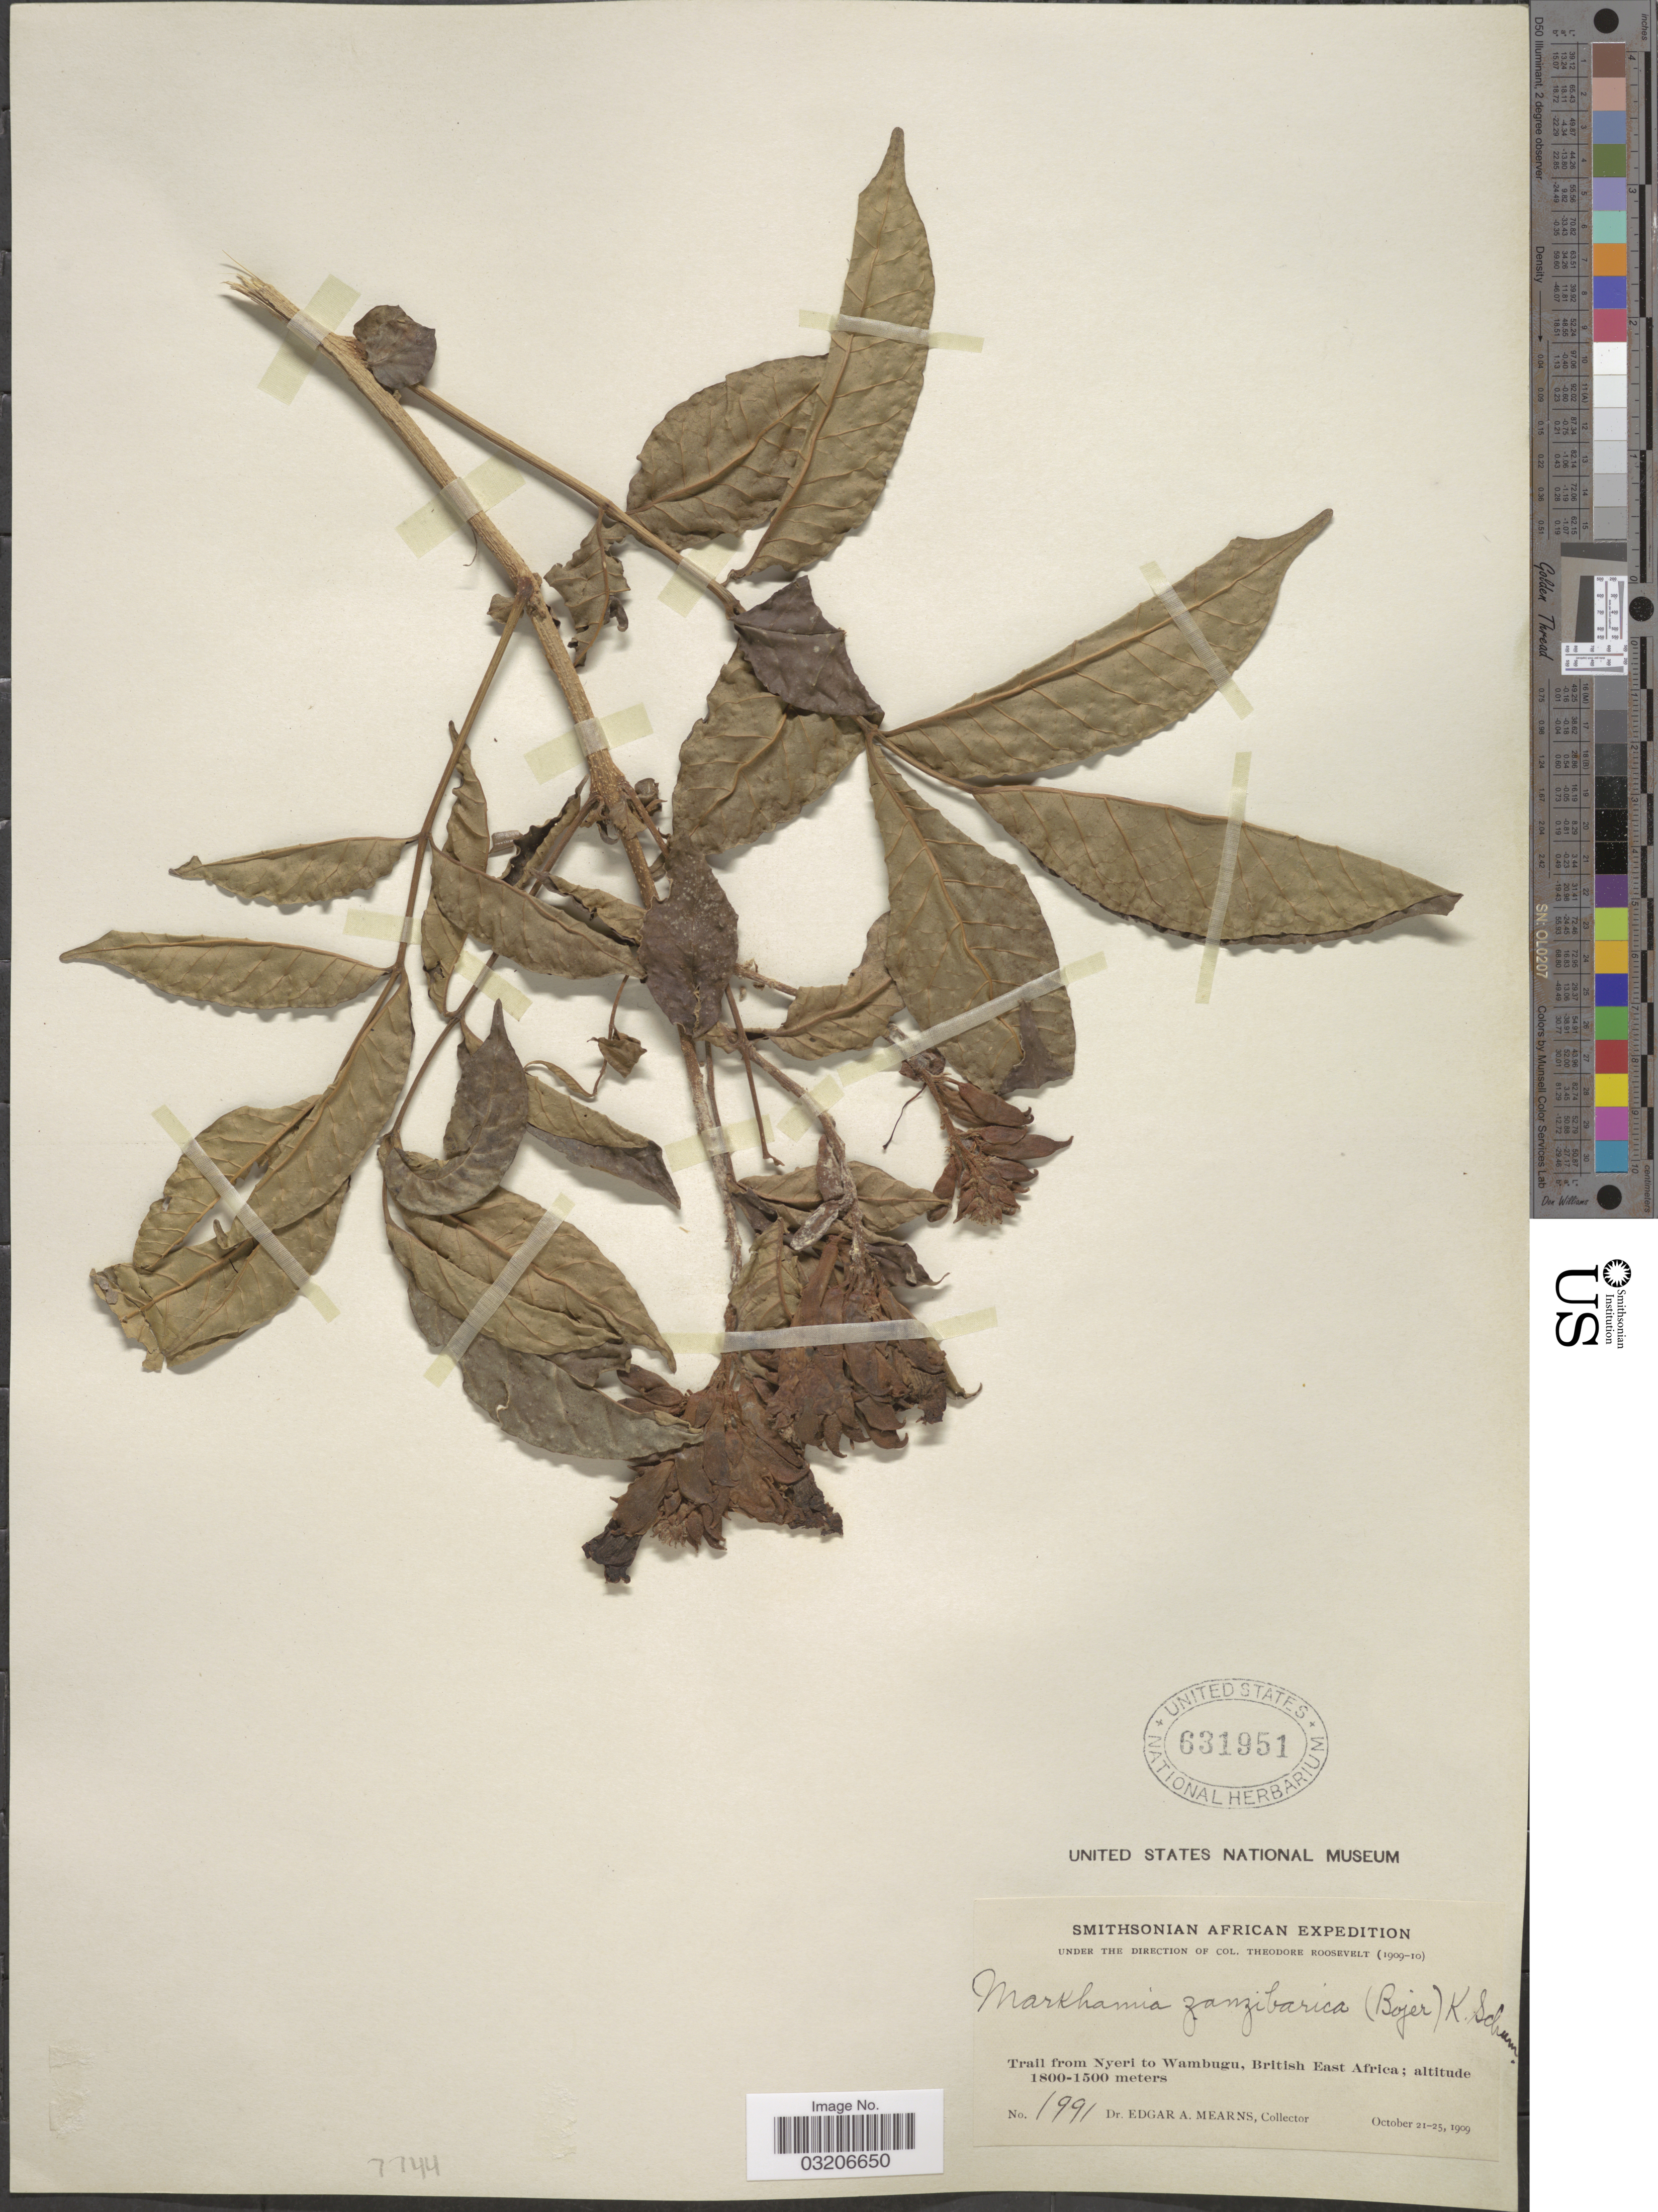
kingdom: Plantae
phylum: Tracheophyta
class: Magnoliopsida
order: Lamiales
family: Bignoniaceae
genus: Markhamia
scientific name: Markhamia zanzibarica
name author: (Bojer ex DC.) K. Schum.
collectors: E. A. Mearns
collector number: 1991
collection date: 1909-10-21/1909-10-25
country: Kenya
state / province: Nyeri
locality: Trail from Nyeri to Wambugu, British East Africa.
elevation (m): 1500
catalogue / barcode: US 631951